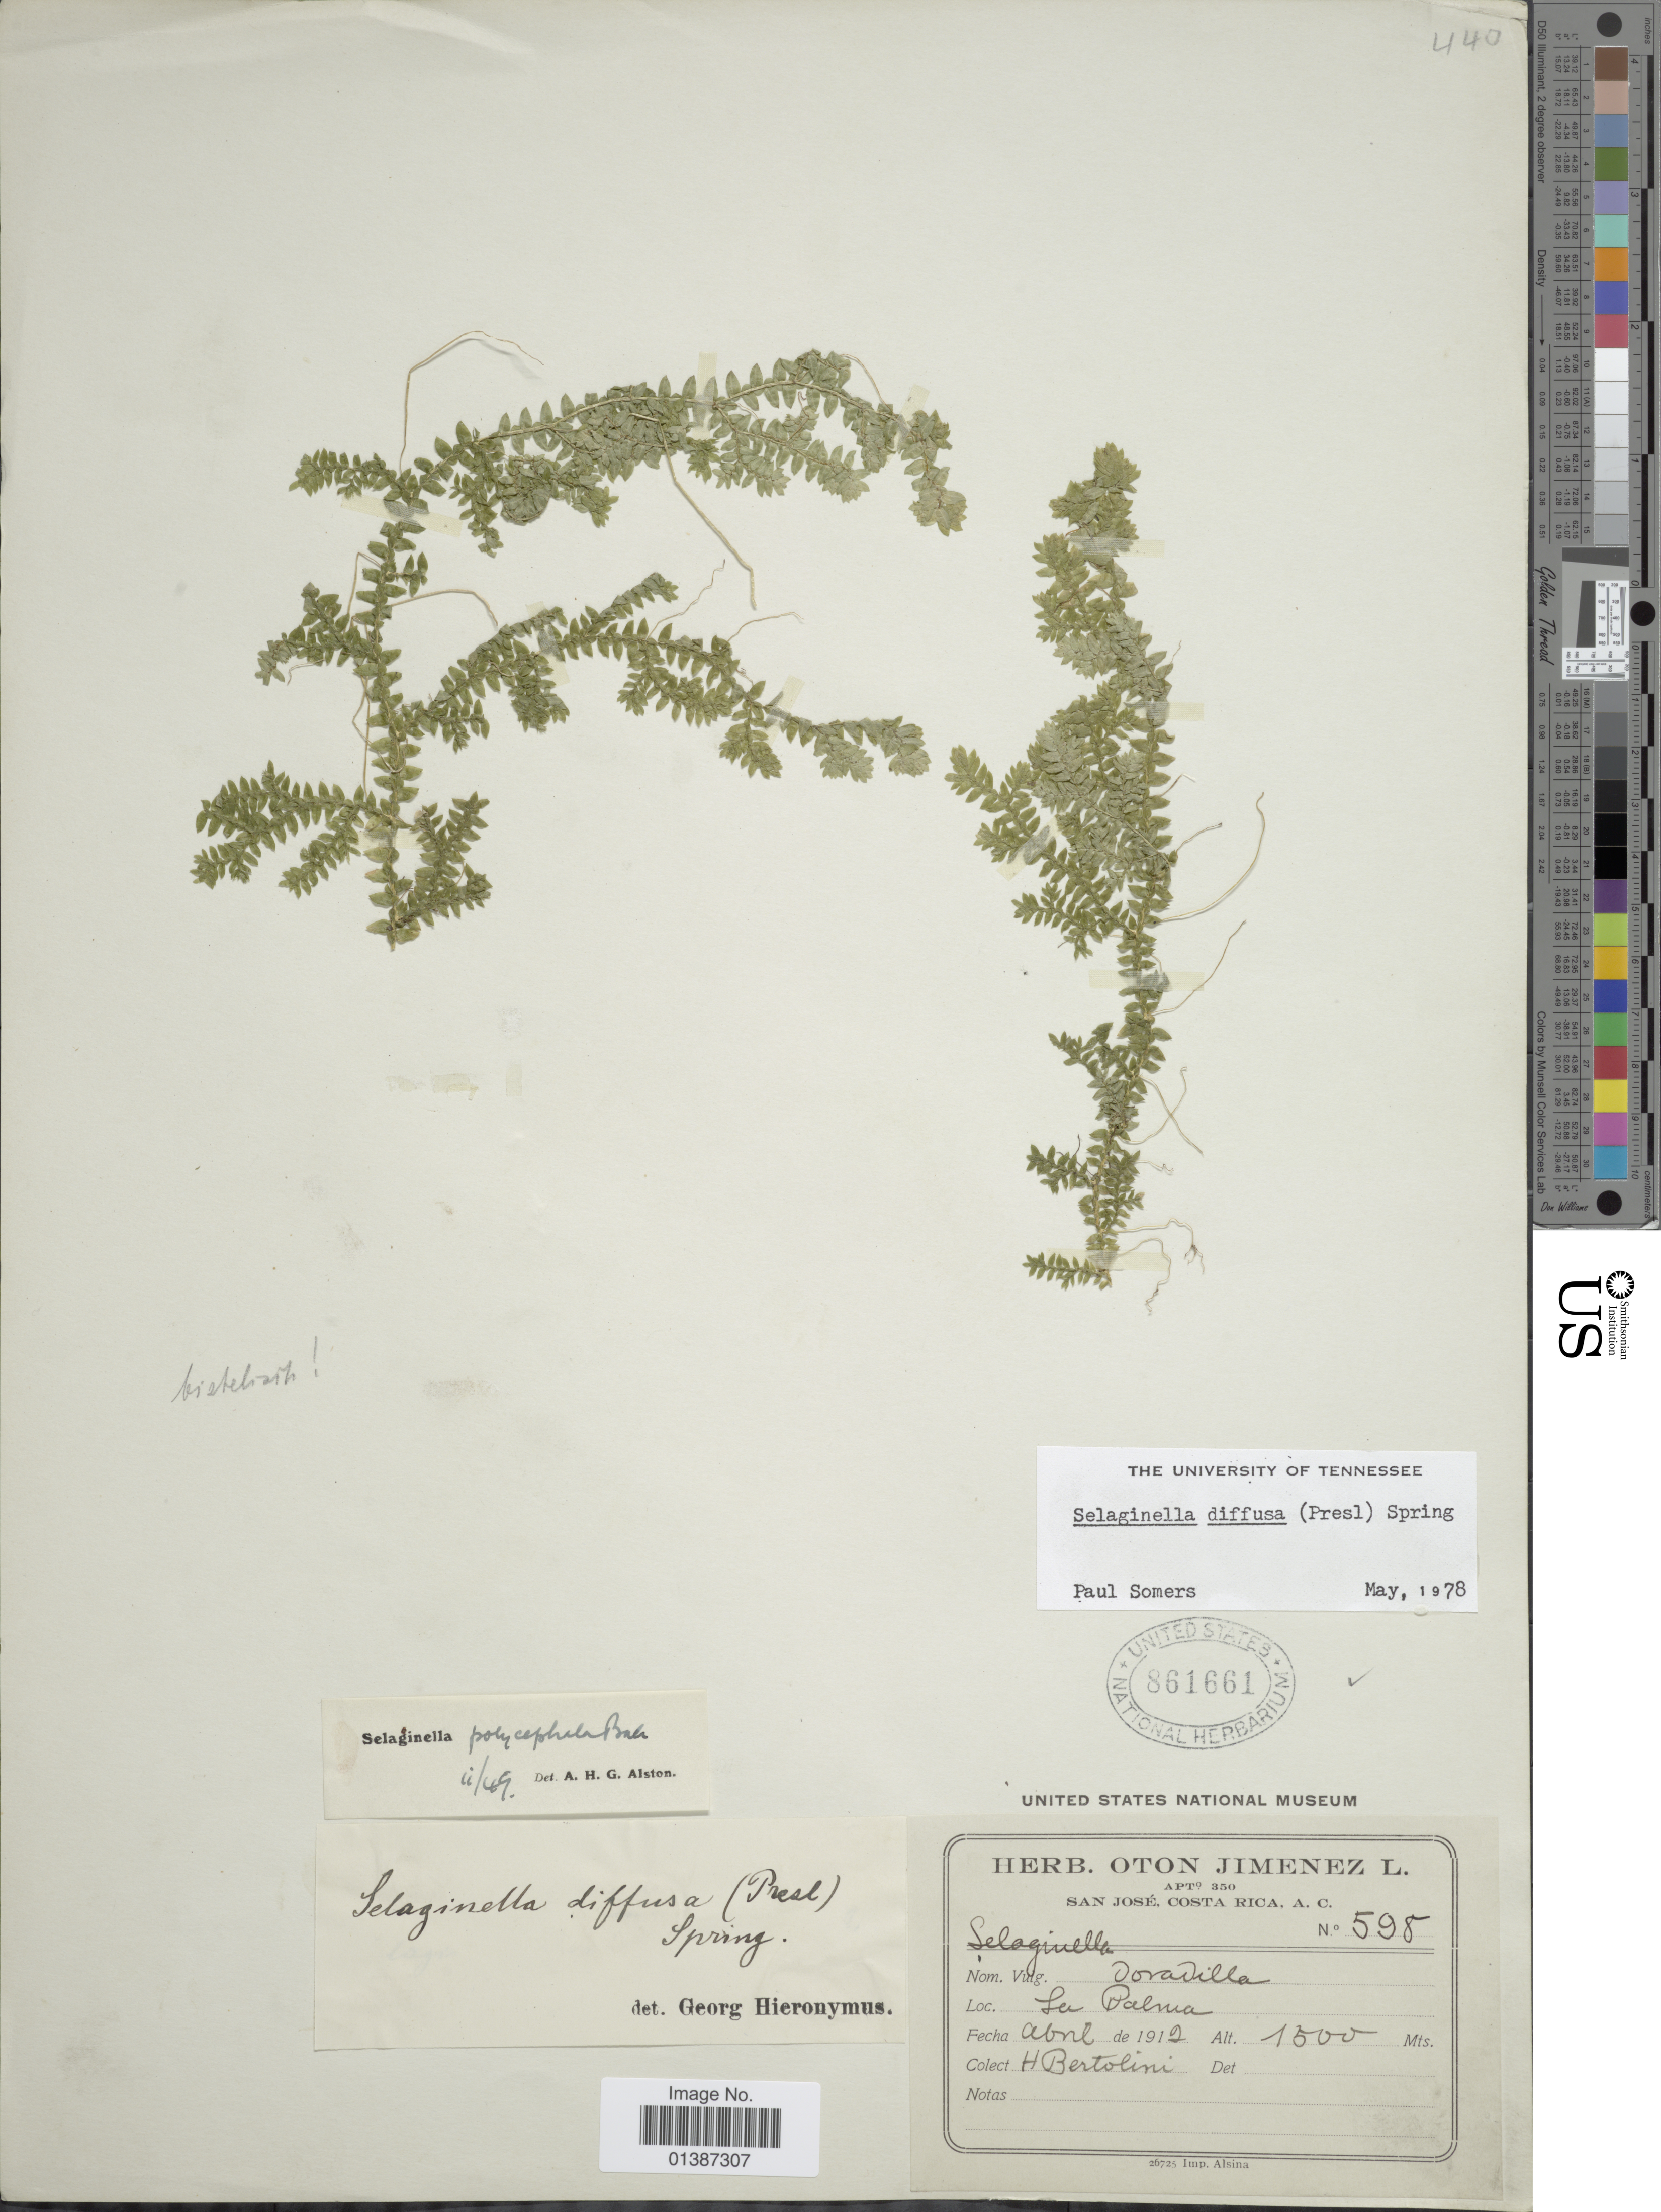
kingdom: Plantae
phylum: Tracheophyta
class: Lycopodiopsida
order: Selaginellales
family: Selaginellaceae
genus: Selaginella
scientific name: Selaginella diffusa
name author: (C. Presl) Spring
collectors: H. Bertolini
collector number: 598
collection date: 1912-04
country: Costa Rica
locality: La Palma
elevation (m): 1500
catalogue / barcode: US 861661